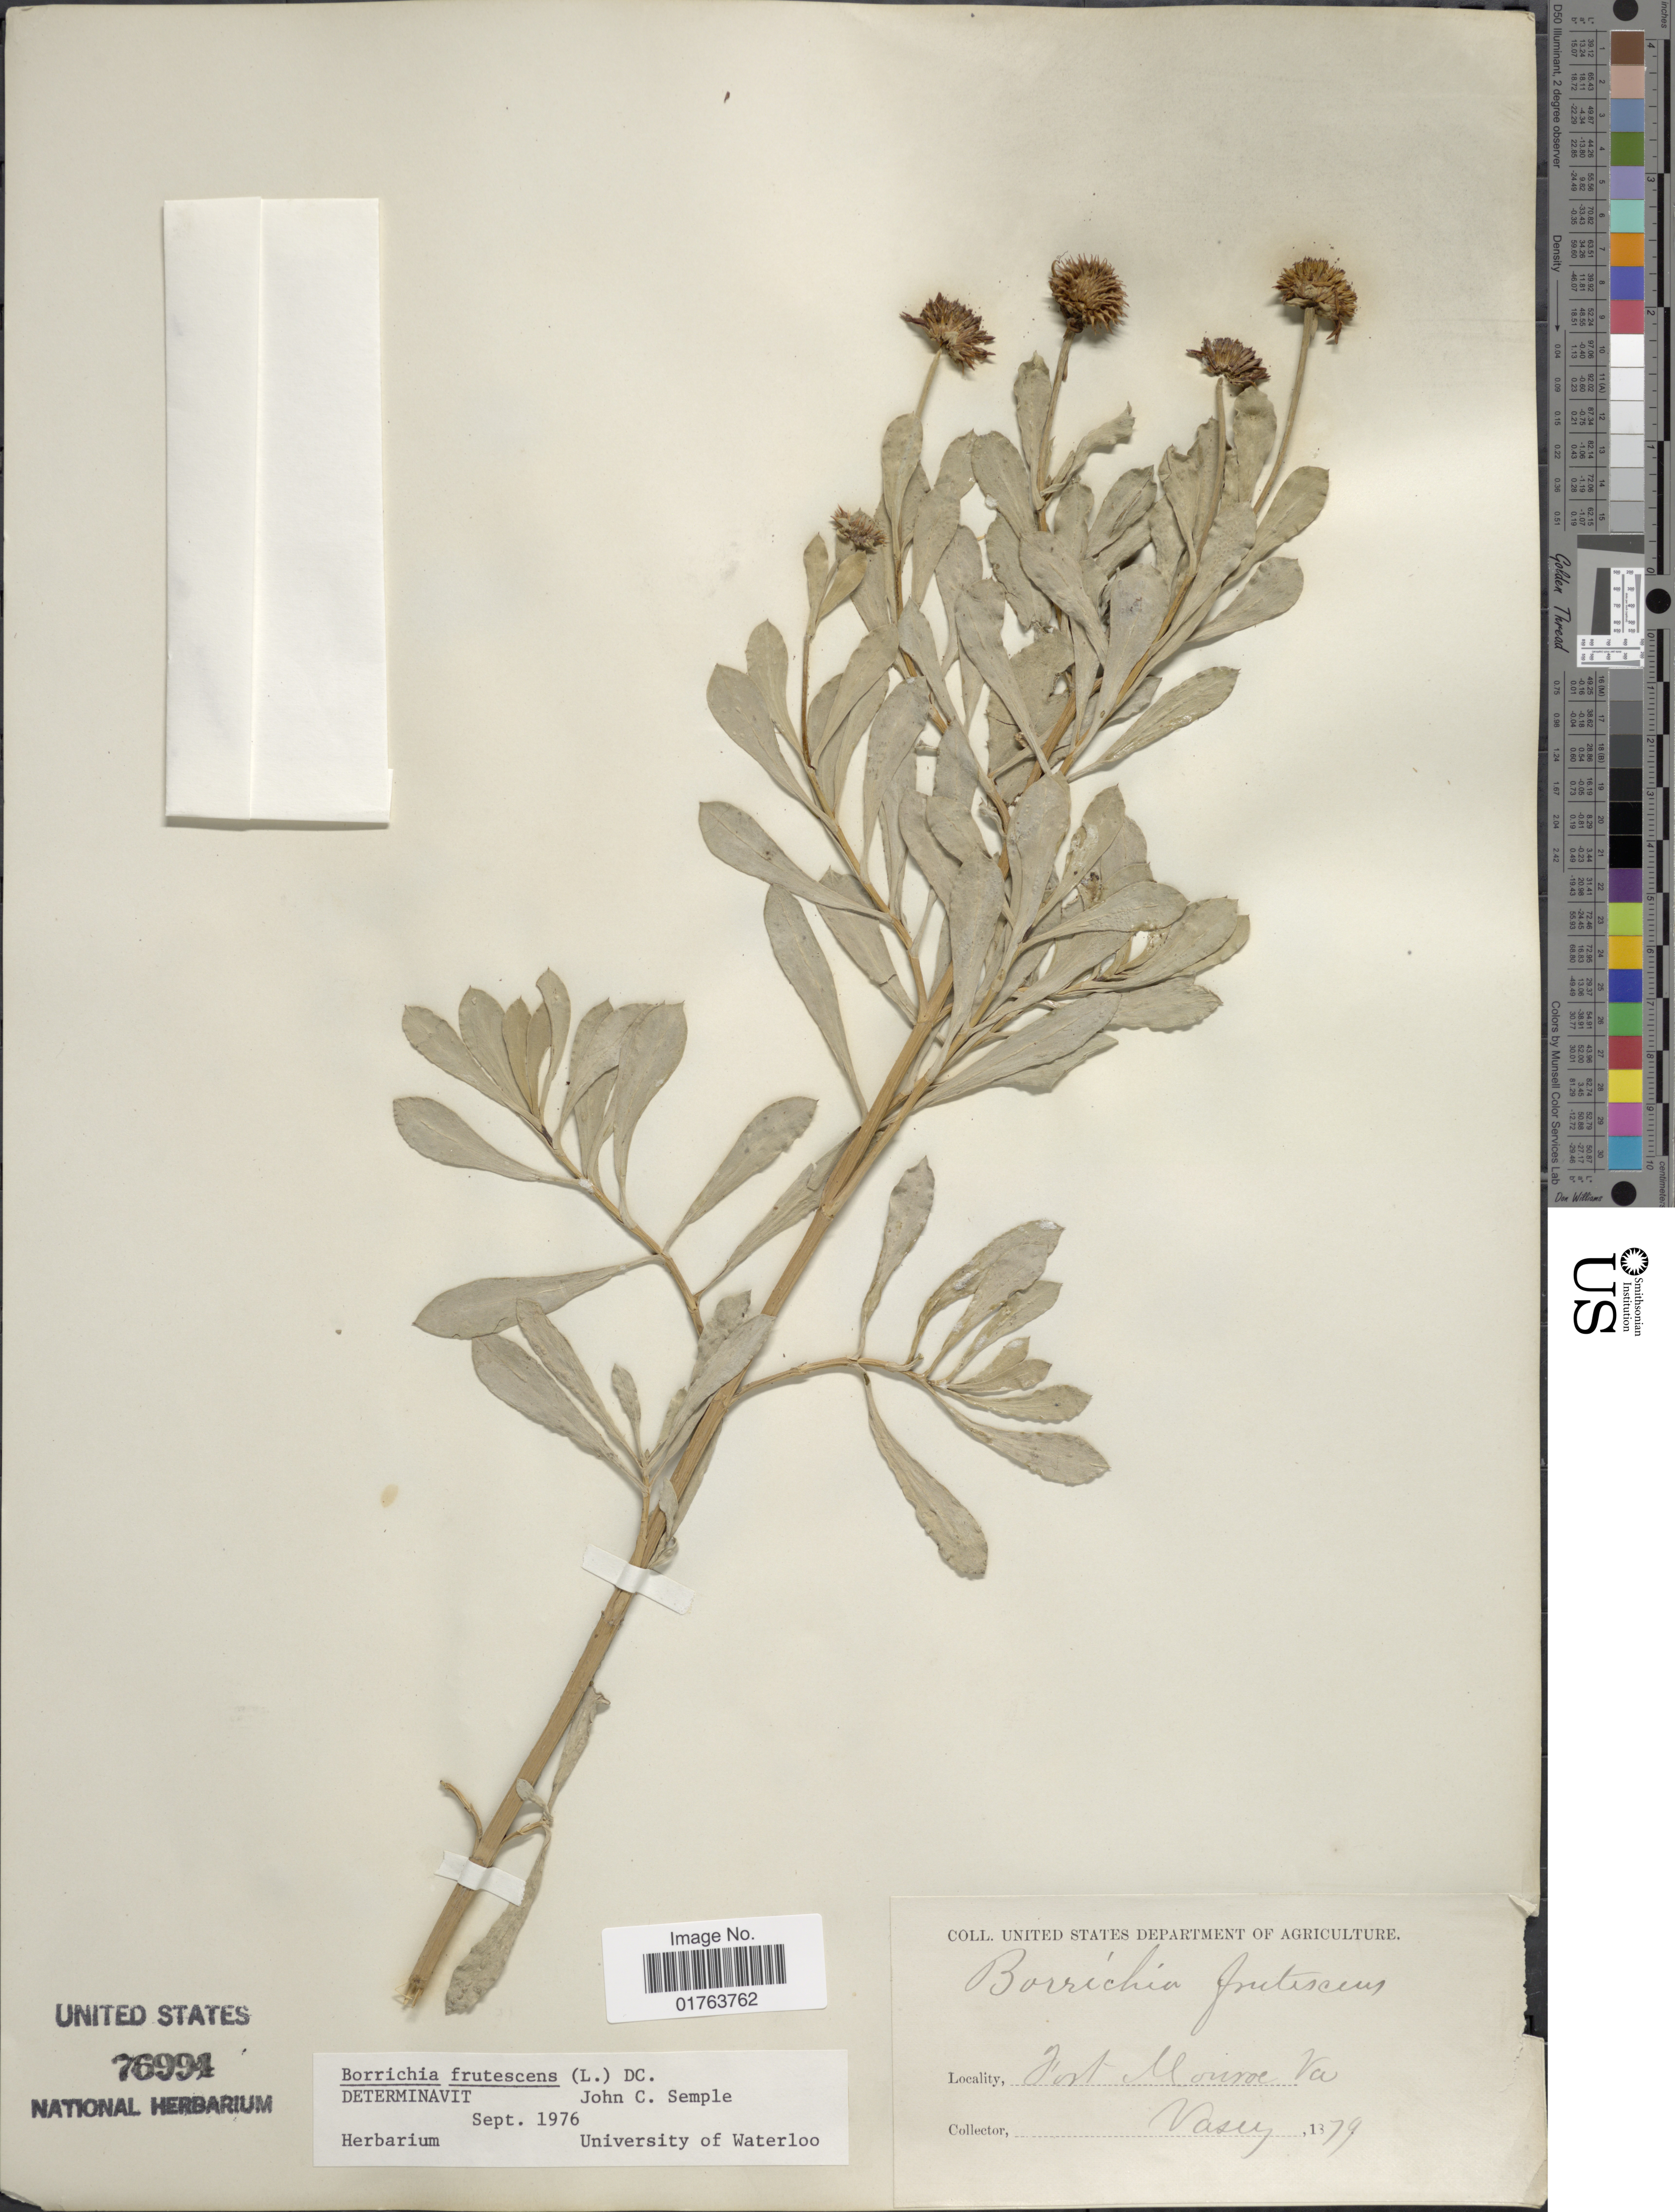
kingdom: Plantae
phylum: Tracheophyta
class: Magnoliopsida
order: Asterales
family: Asteraceae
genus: Borrichia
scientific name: Borrichia frutescens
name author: (L.) DC.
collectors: Vasey, --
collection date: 1879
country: United States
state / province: Virginia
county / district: City of Hampton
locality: Fort Monroe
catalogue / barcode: US 76994